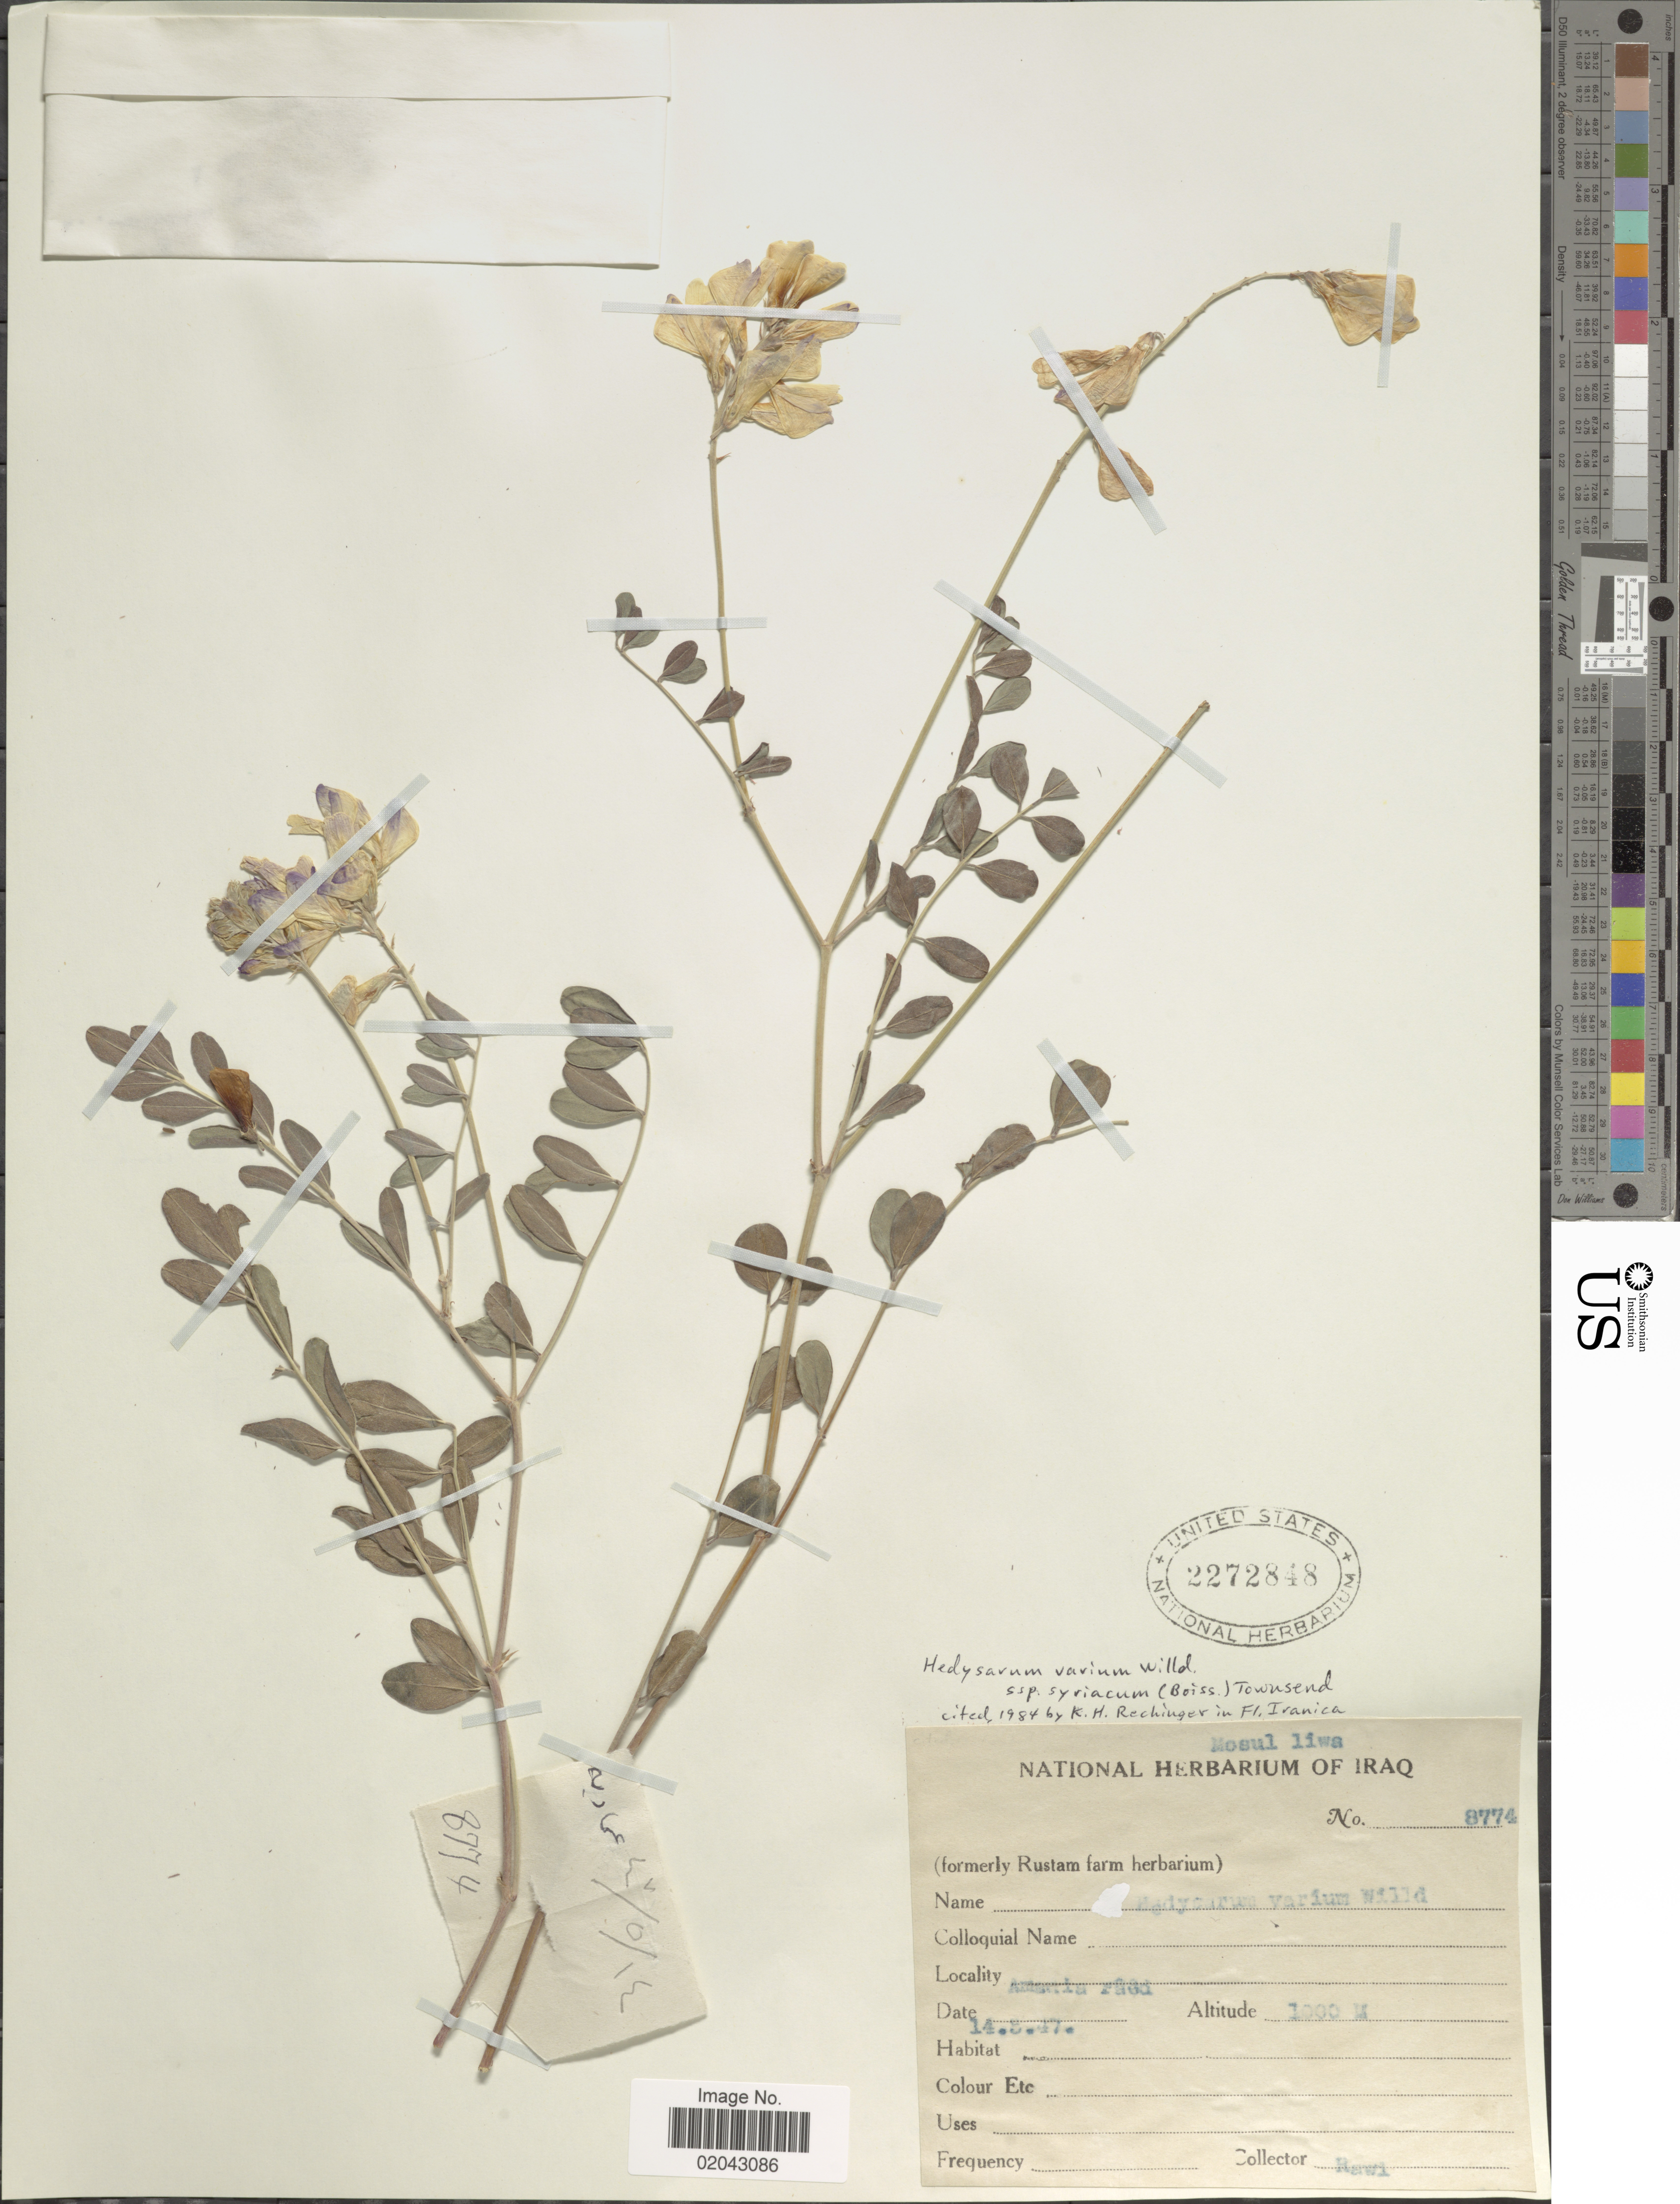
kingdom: Plantae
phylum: Tracheophyta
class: Magnoliopsida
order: Fabales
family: Fabaceae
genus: Hedysarum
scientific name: Hedysarum varium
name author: Willd.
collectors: -. Rawi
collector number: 8774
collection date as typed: Transcribed d/m/y: 14/3/47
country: Iraq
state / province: Nineveh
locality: Mosul Liwa, Kasnia reed [interpreted]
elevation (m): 1000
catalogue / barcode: US 2272848